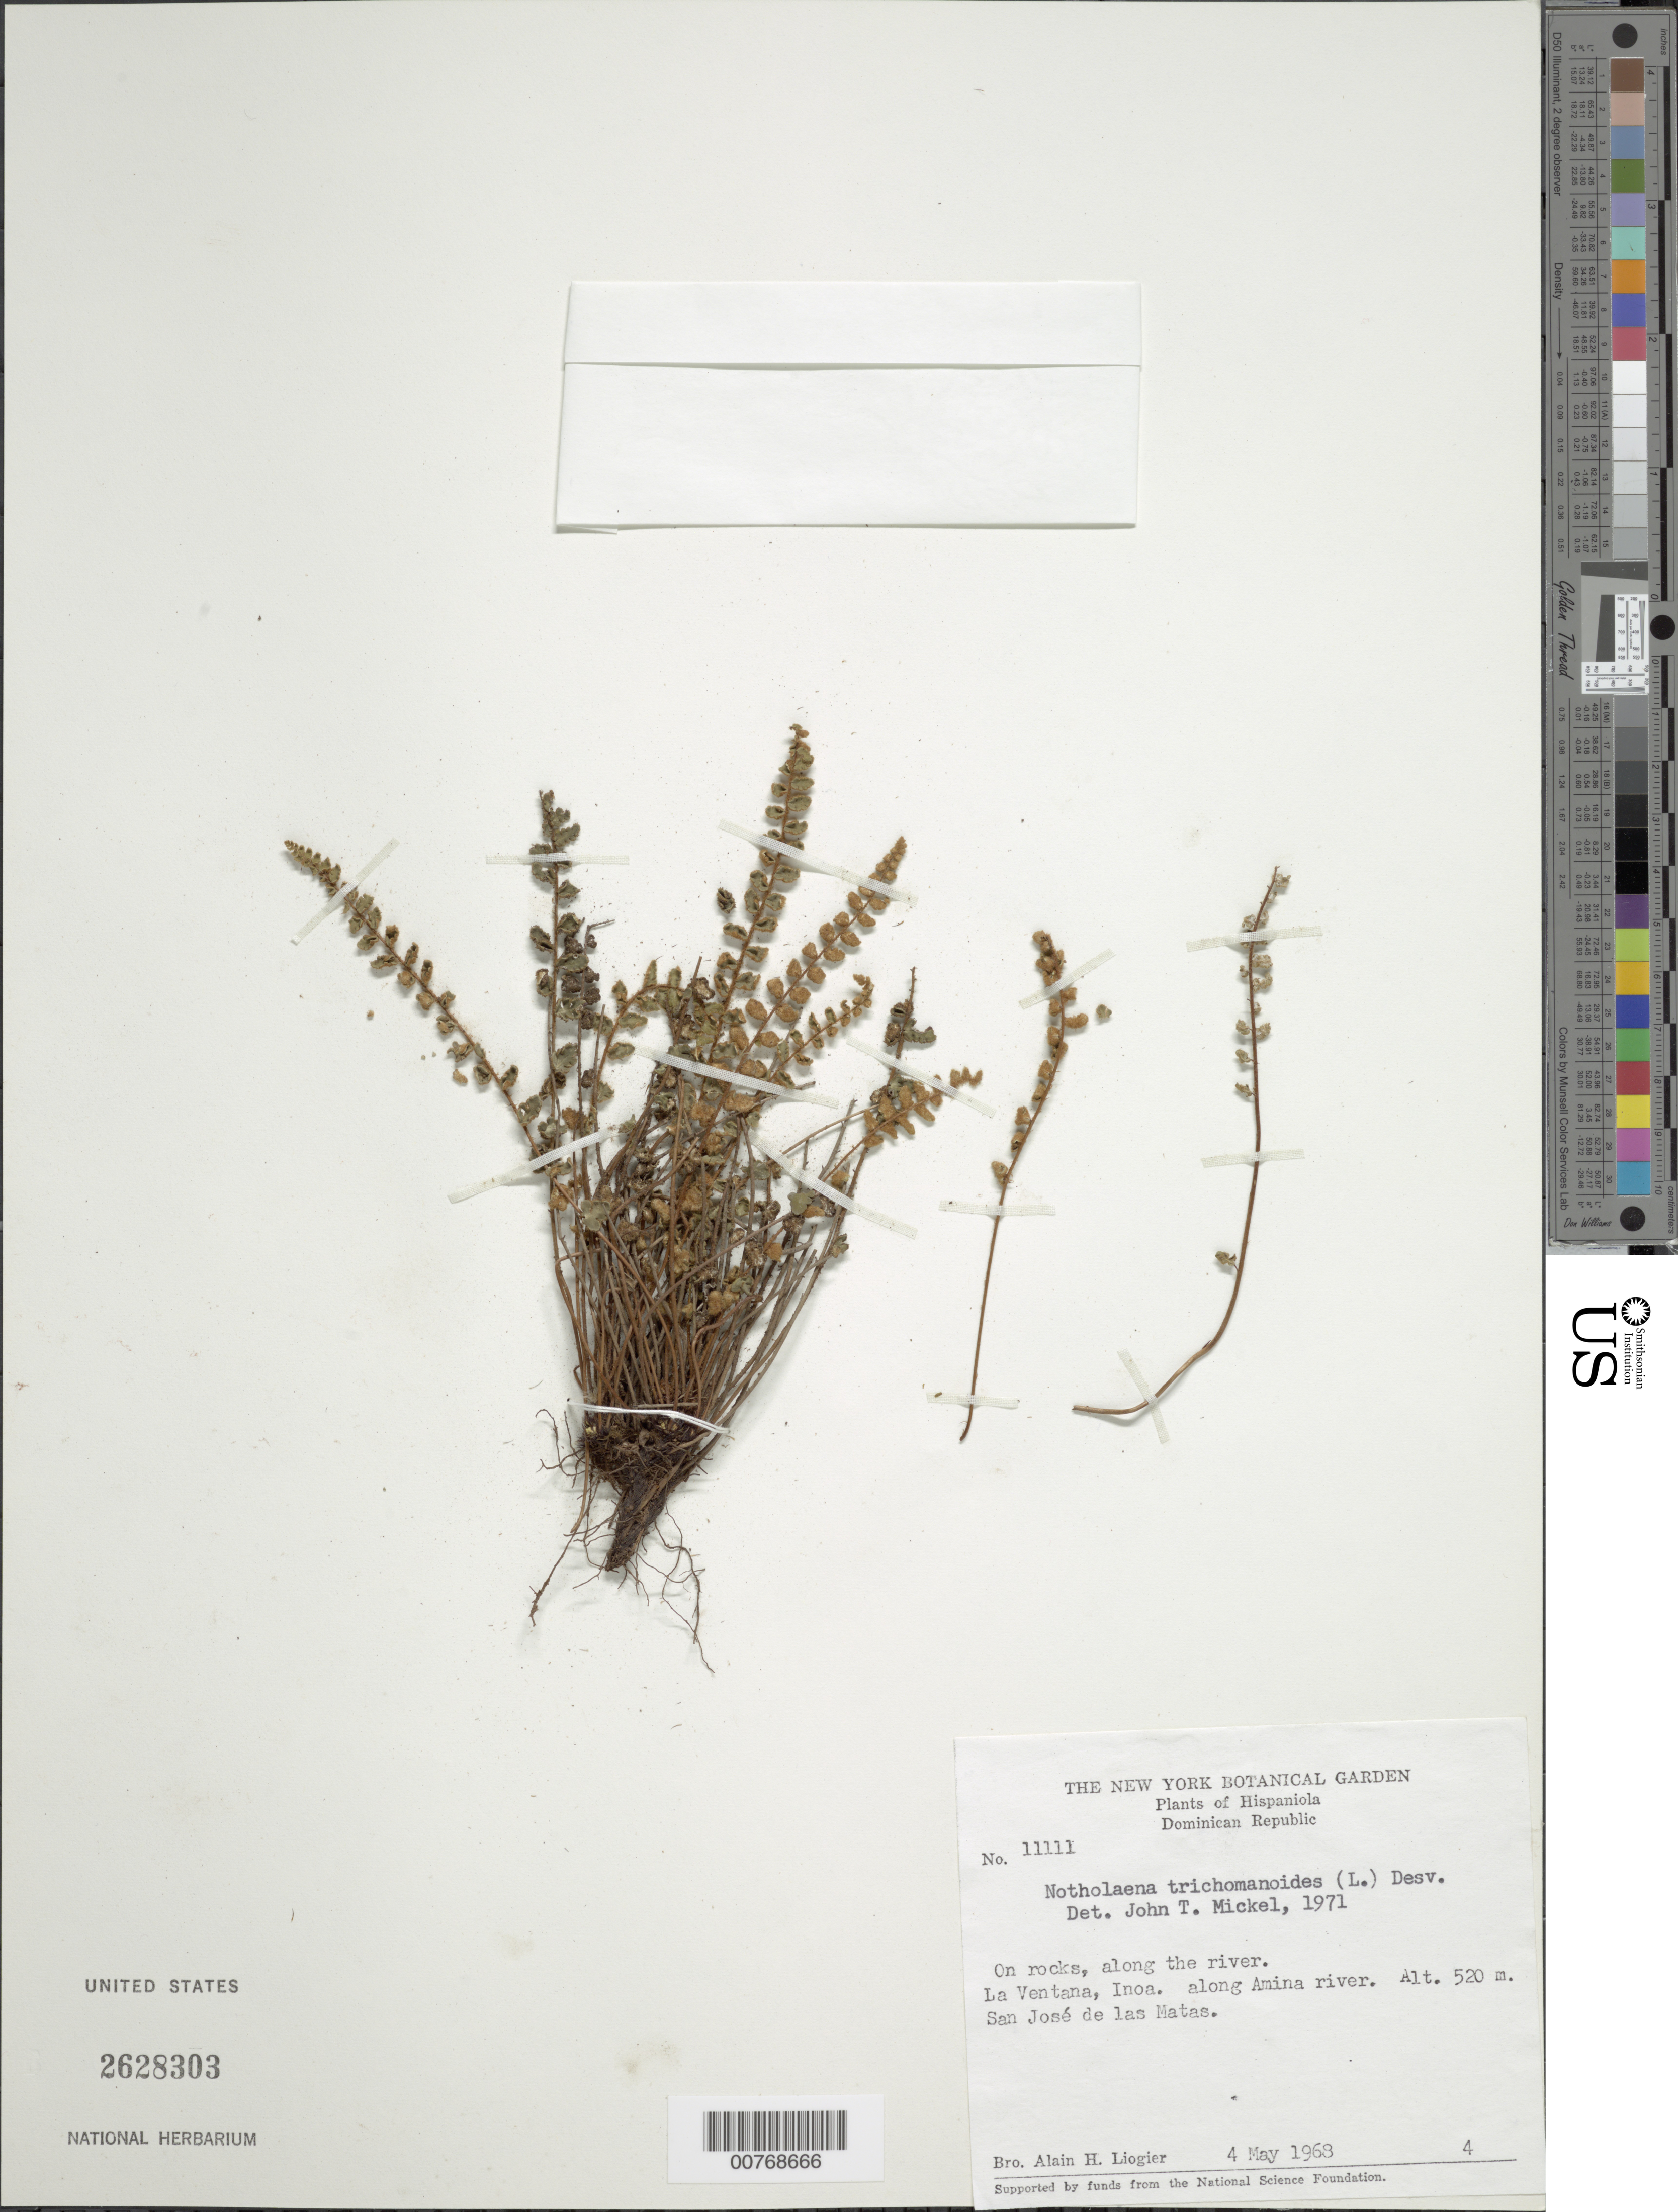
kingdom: Plantae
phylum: Tracheophyta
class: Polypodiopsida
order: Polypodiales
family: Pteridaceae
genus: Notholaena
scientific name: Notholaena trichomanoides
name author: (L.) Desv.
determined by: Mickel, J. T., (NY), New York Botanical Garden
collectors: A. H. Liogier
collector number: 11111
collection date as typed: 04 May 1968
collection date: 1968-05-04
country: Dominican Republic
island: Hispaniola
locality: La Ventana, Inoa, along Amina river, San José de las Matas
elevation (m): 520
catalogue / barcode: US 2628303